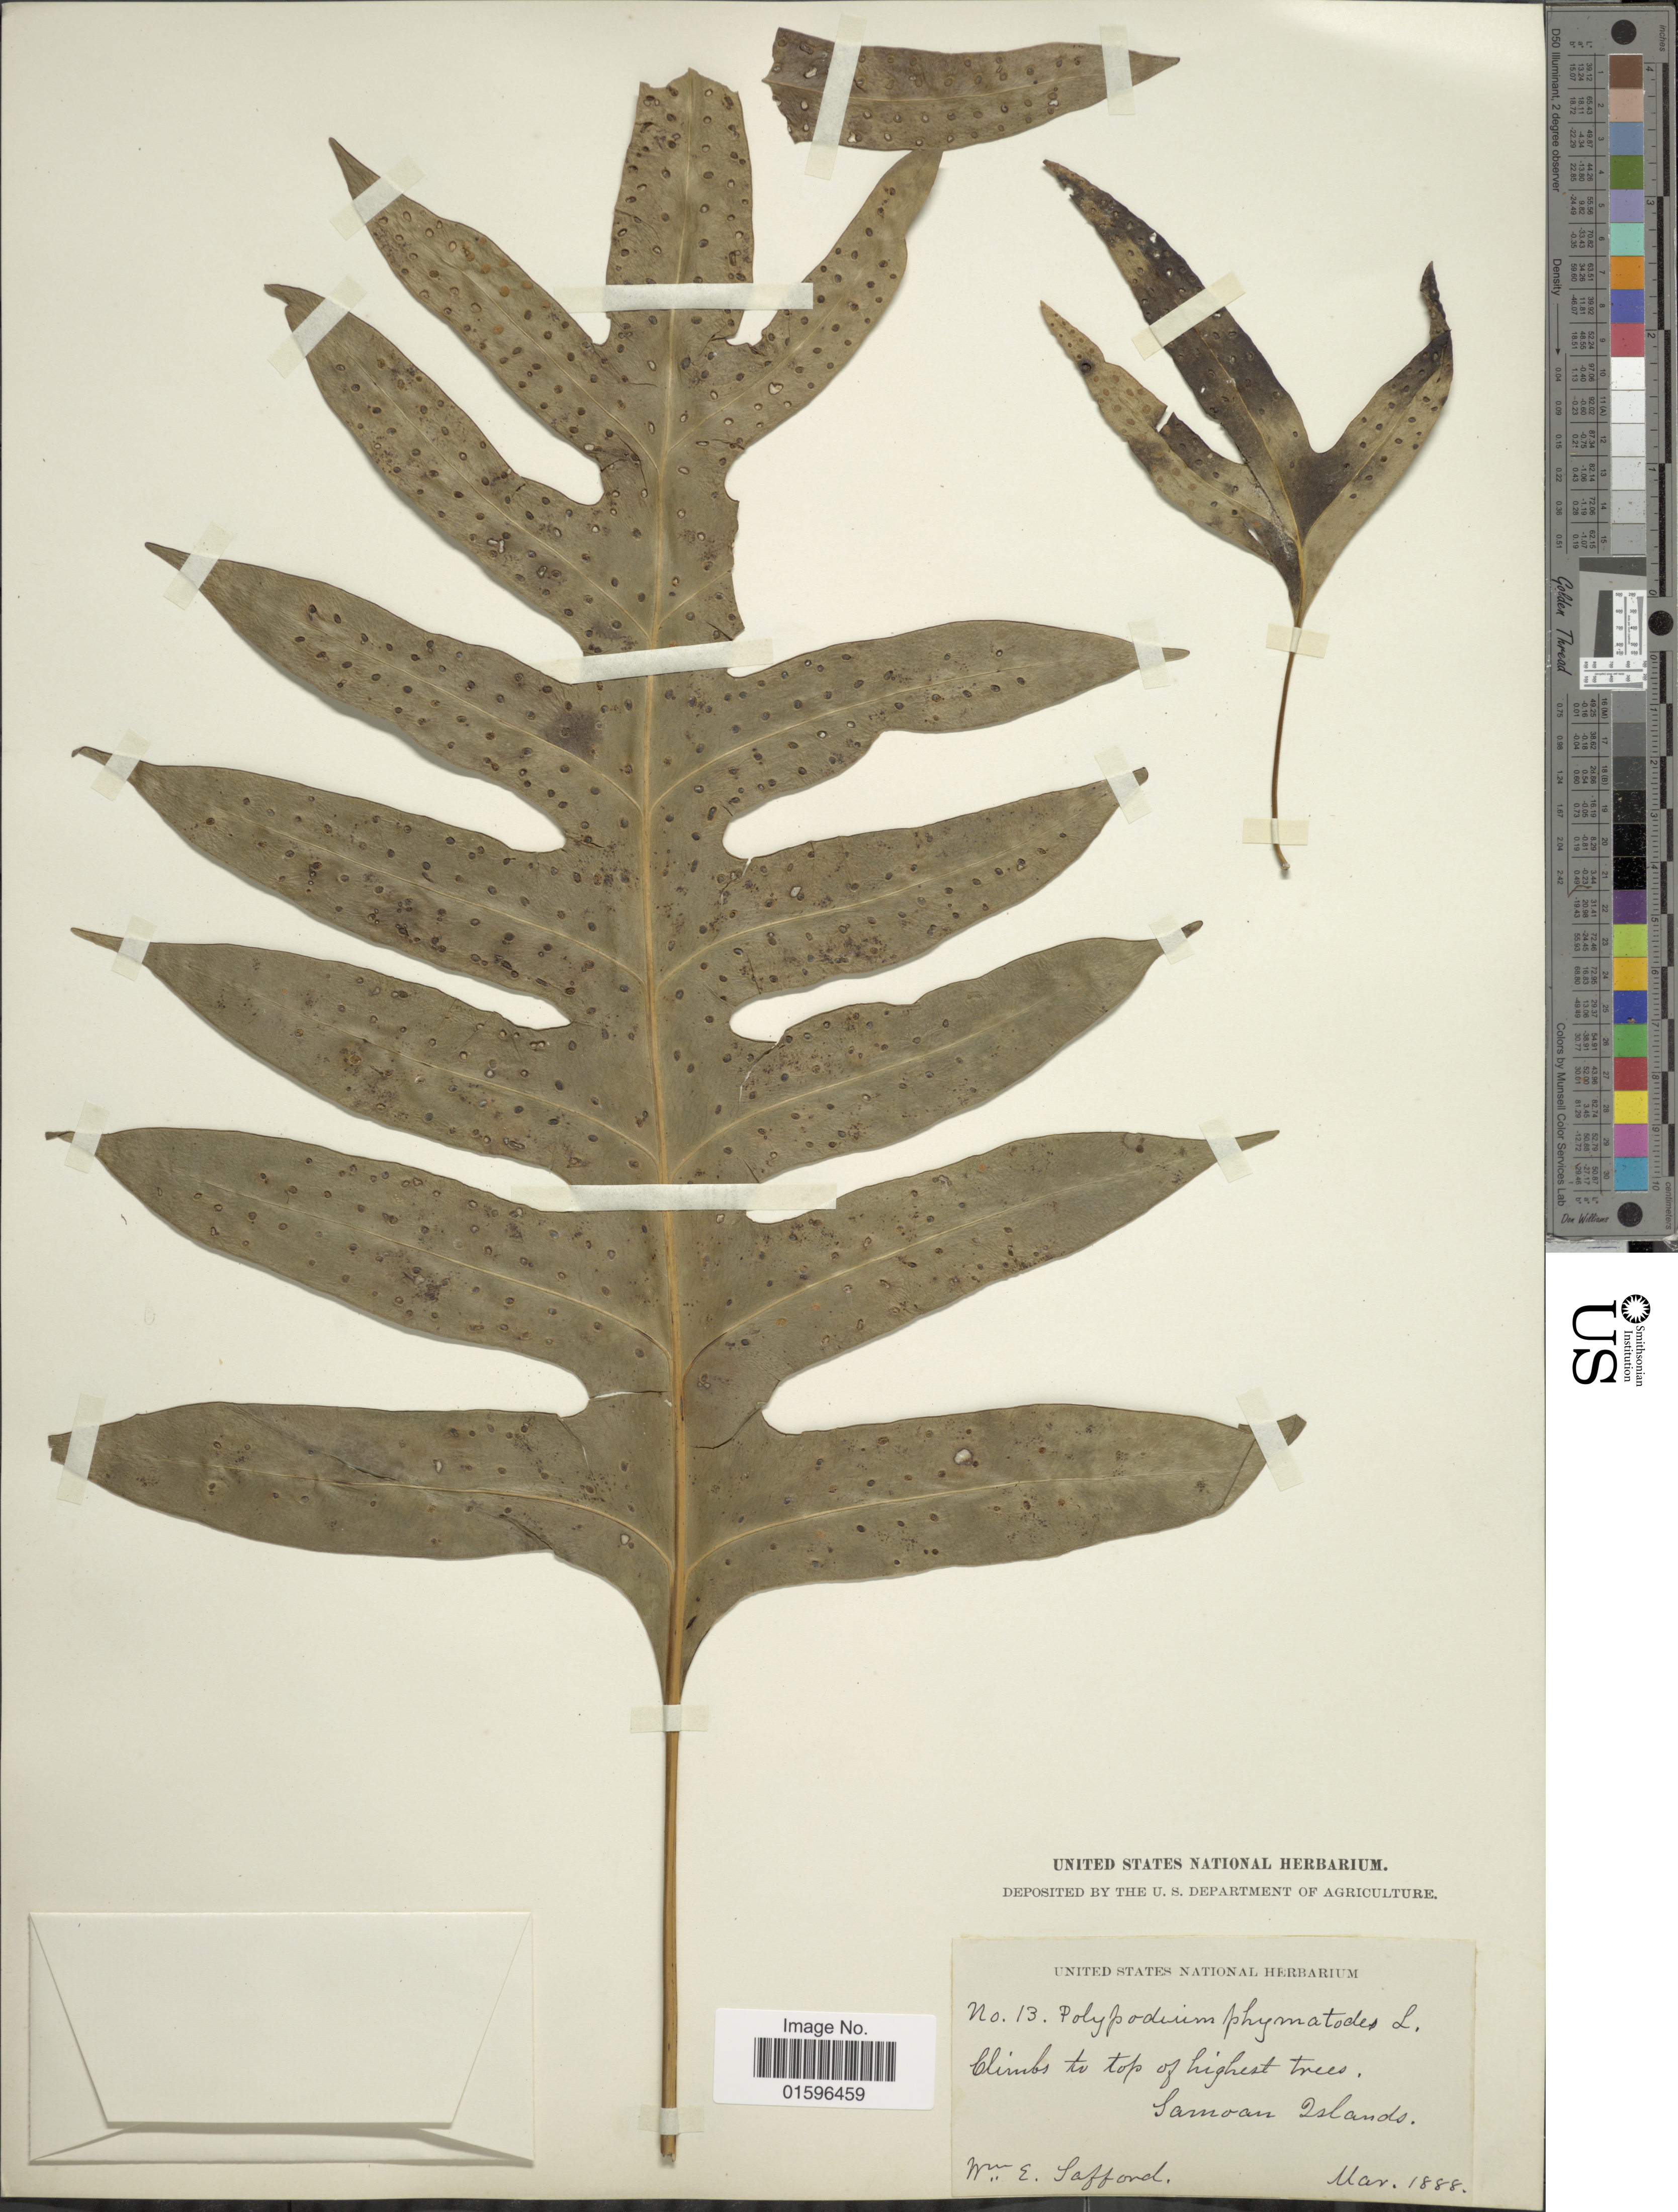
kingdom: Plantae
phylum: Tracheophyta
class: Polypodiopsida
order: Polypodiales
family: Polypodiaceae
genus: Polypodium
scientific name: Polypodium scolopendria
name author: Burm. f.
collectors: W. E. Safford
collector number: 13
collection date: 1888-03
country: Samoa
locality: Samoan Islands.